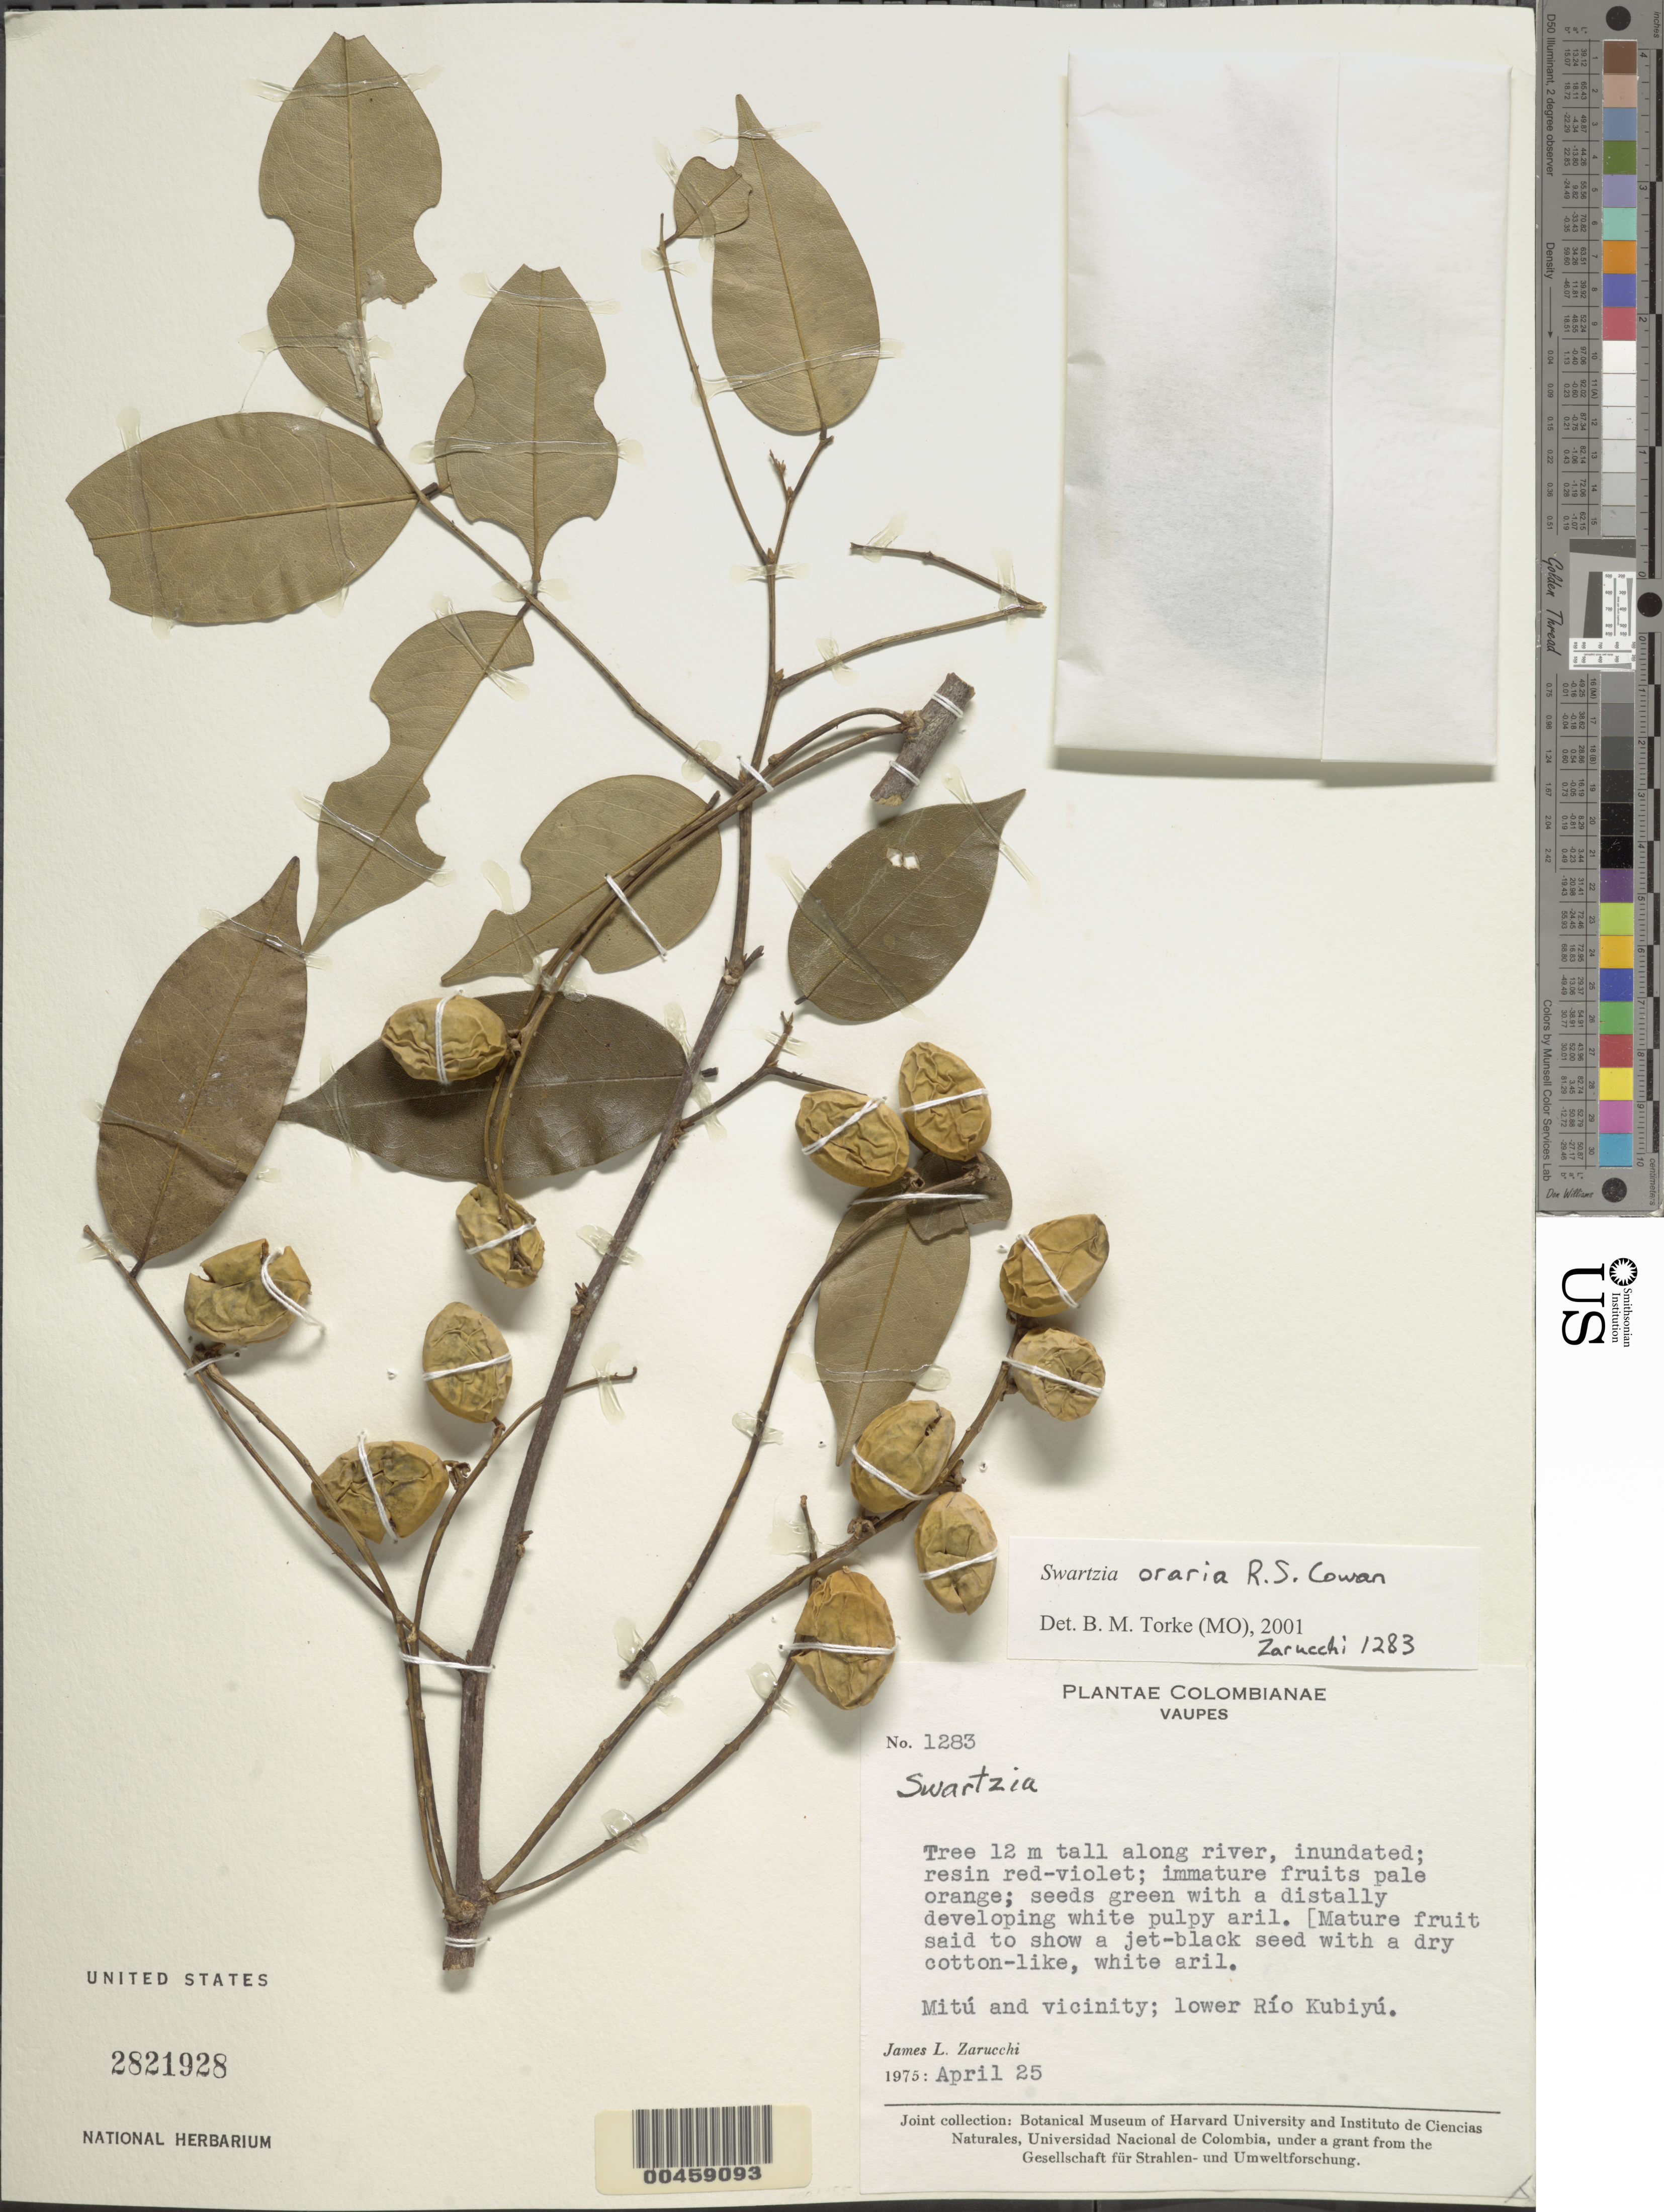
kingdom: Plantae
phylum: Tracheophyta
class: Magnoliopsida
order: Fabales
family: Fabaceae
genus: Swartzia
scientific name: Swartzia oraria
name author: R.S. Cowan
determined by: Torke, B. M., (MO)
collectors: J. L. Zarucchi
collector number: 1283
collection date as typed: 25 Apr 1975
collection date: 1975-04-25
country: Colombia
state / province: Vaupés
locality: Mitu and vicinity; lower Rio Kubiyu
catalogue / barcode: US 2821928